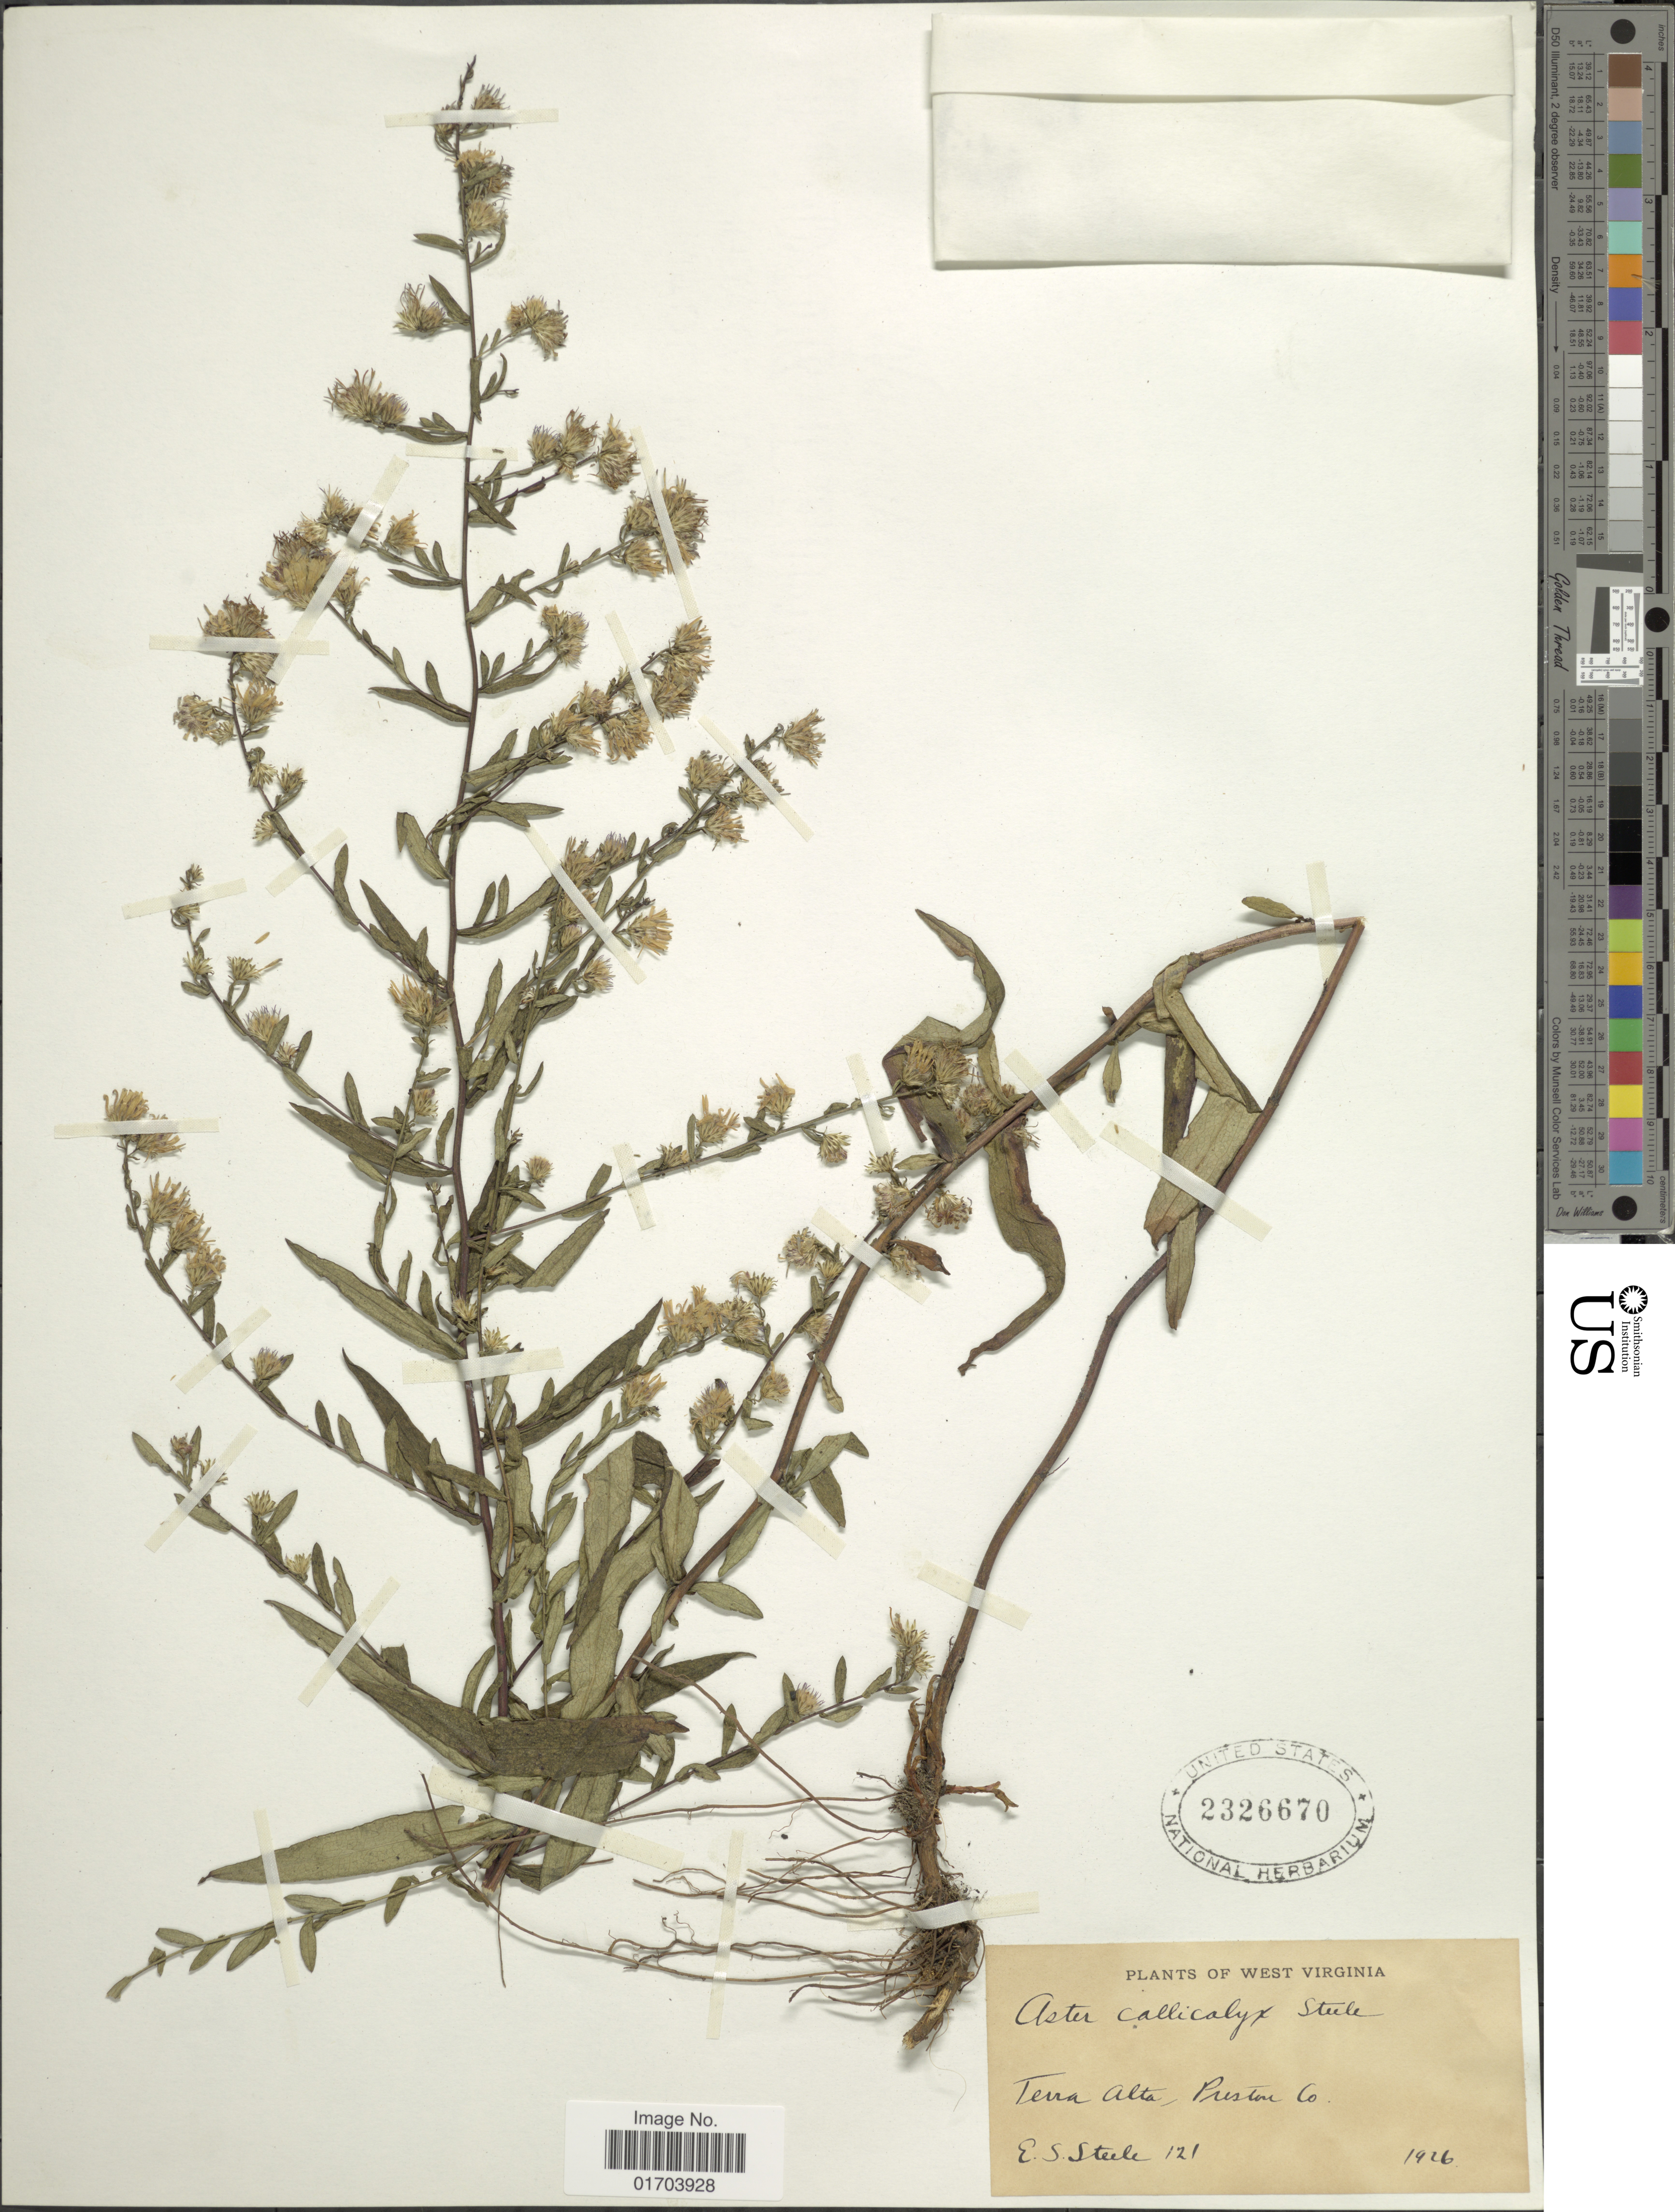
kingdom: Plantae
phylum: Tracheophyta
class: Magnoliopsida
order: Asterales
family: Asteraceae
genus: Aster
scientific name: Aster callicalyx E.S. Steele sp. nov. ined.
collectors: E. Steele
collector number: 121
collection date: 1926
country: United States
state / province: West Virginia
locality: Terra Alta, Preston Co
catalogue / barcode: US 2326670